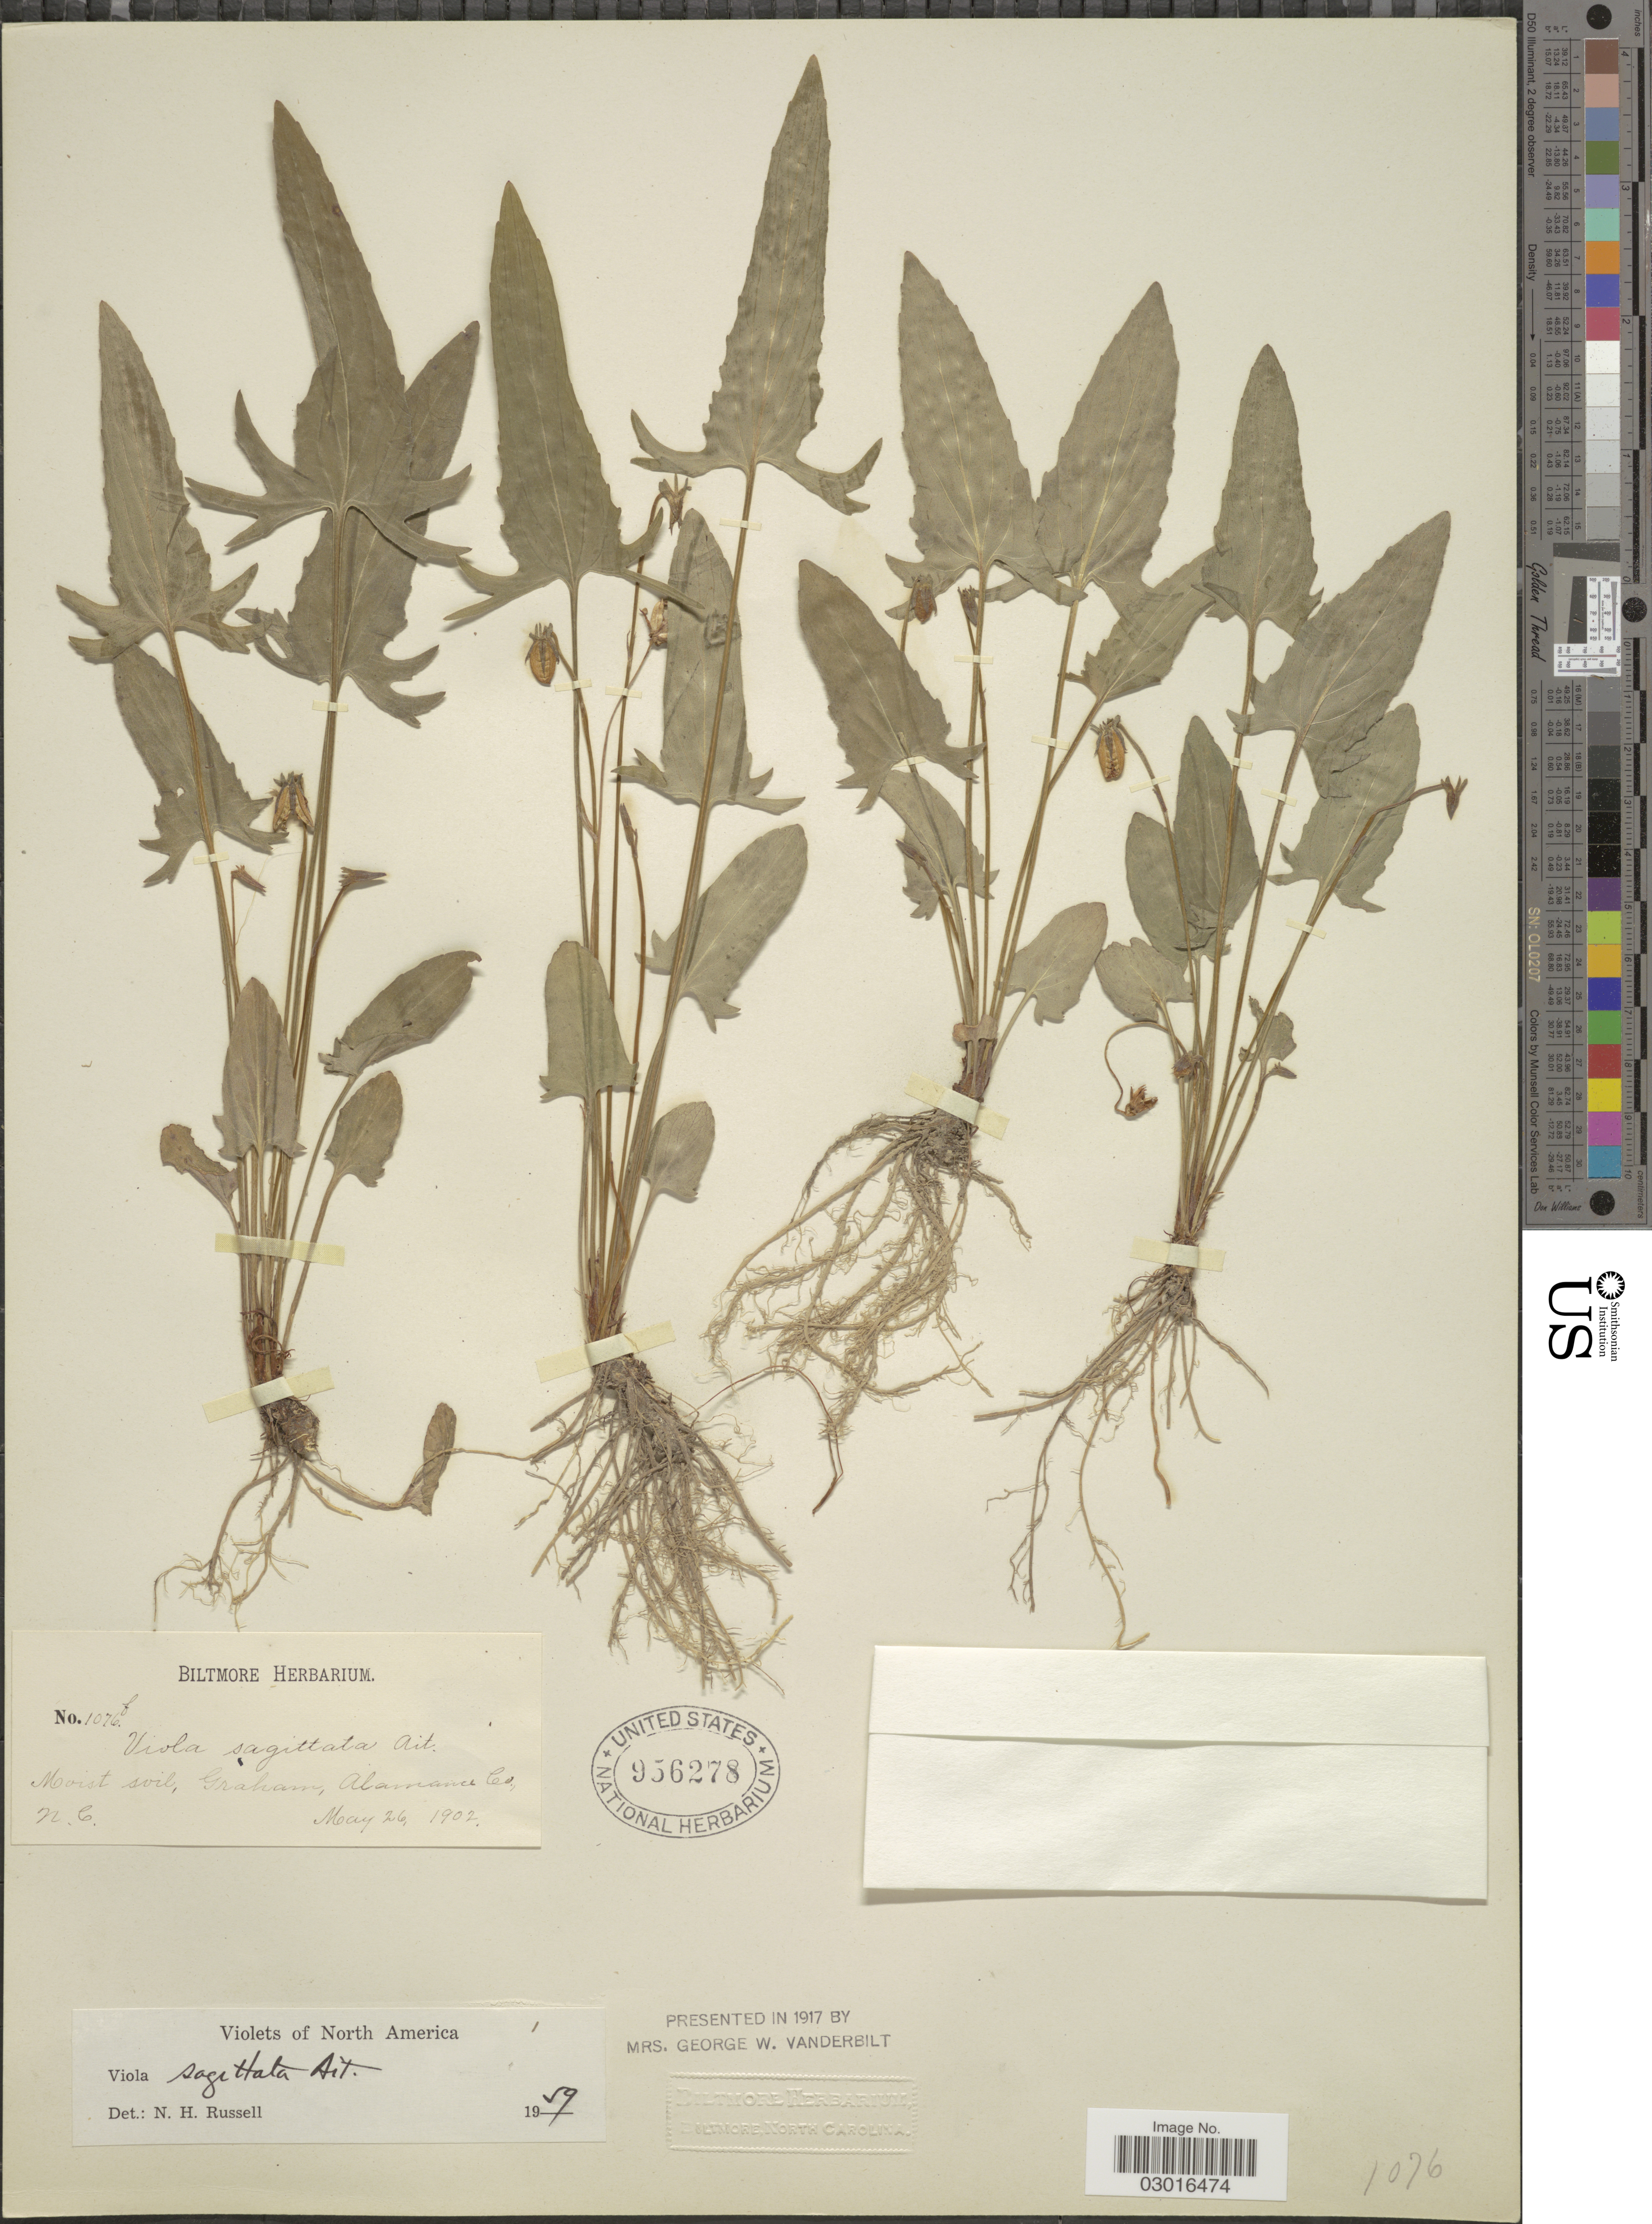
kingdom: Plantae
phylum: Tracheophyta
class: Magnoliopsida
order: Malpighiales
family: Violaceae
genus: Viola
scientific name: Viola sagittata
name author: Aiton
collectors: ex herb. Biltmore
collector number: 1076f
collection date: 1902-05-26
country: United States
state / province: North Carolina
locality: Graham, Alabama Co., N. C.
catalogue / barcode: US 956278